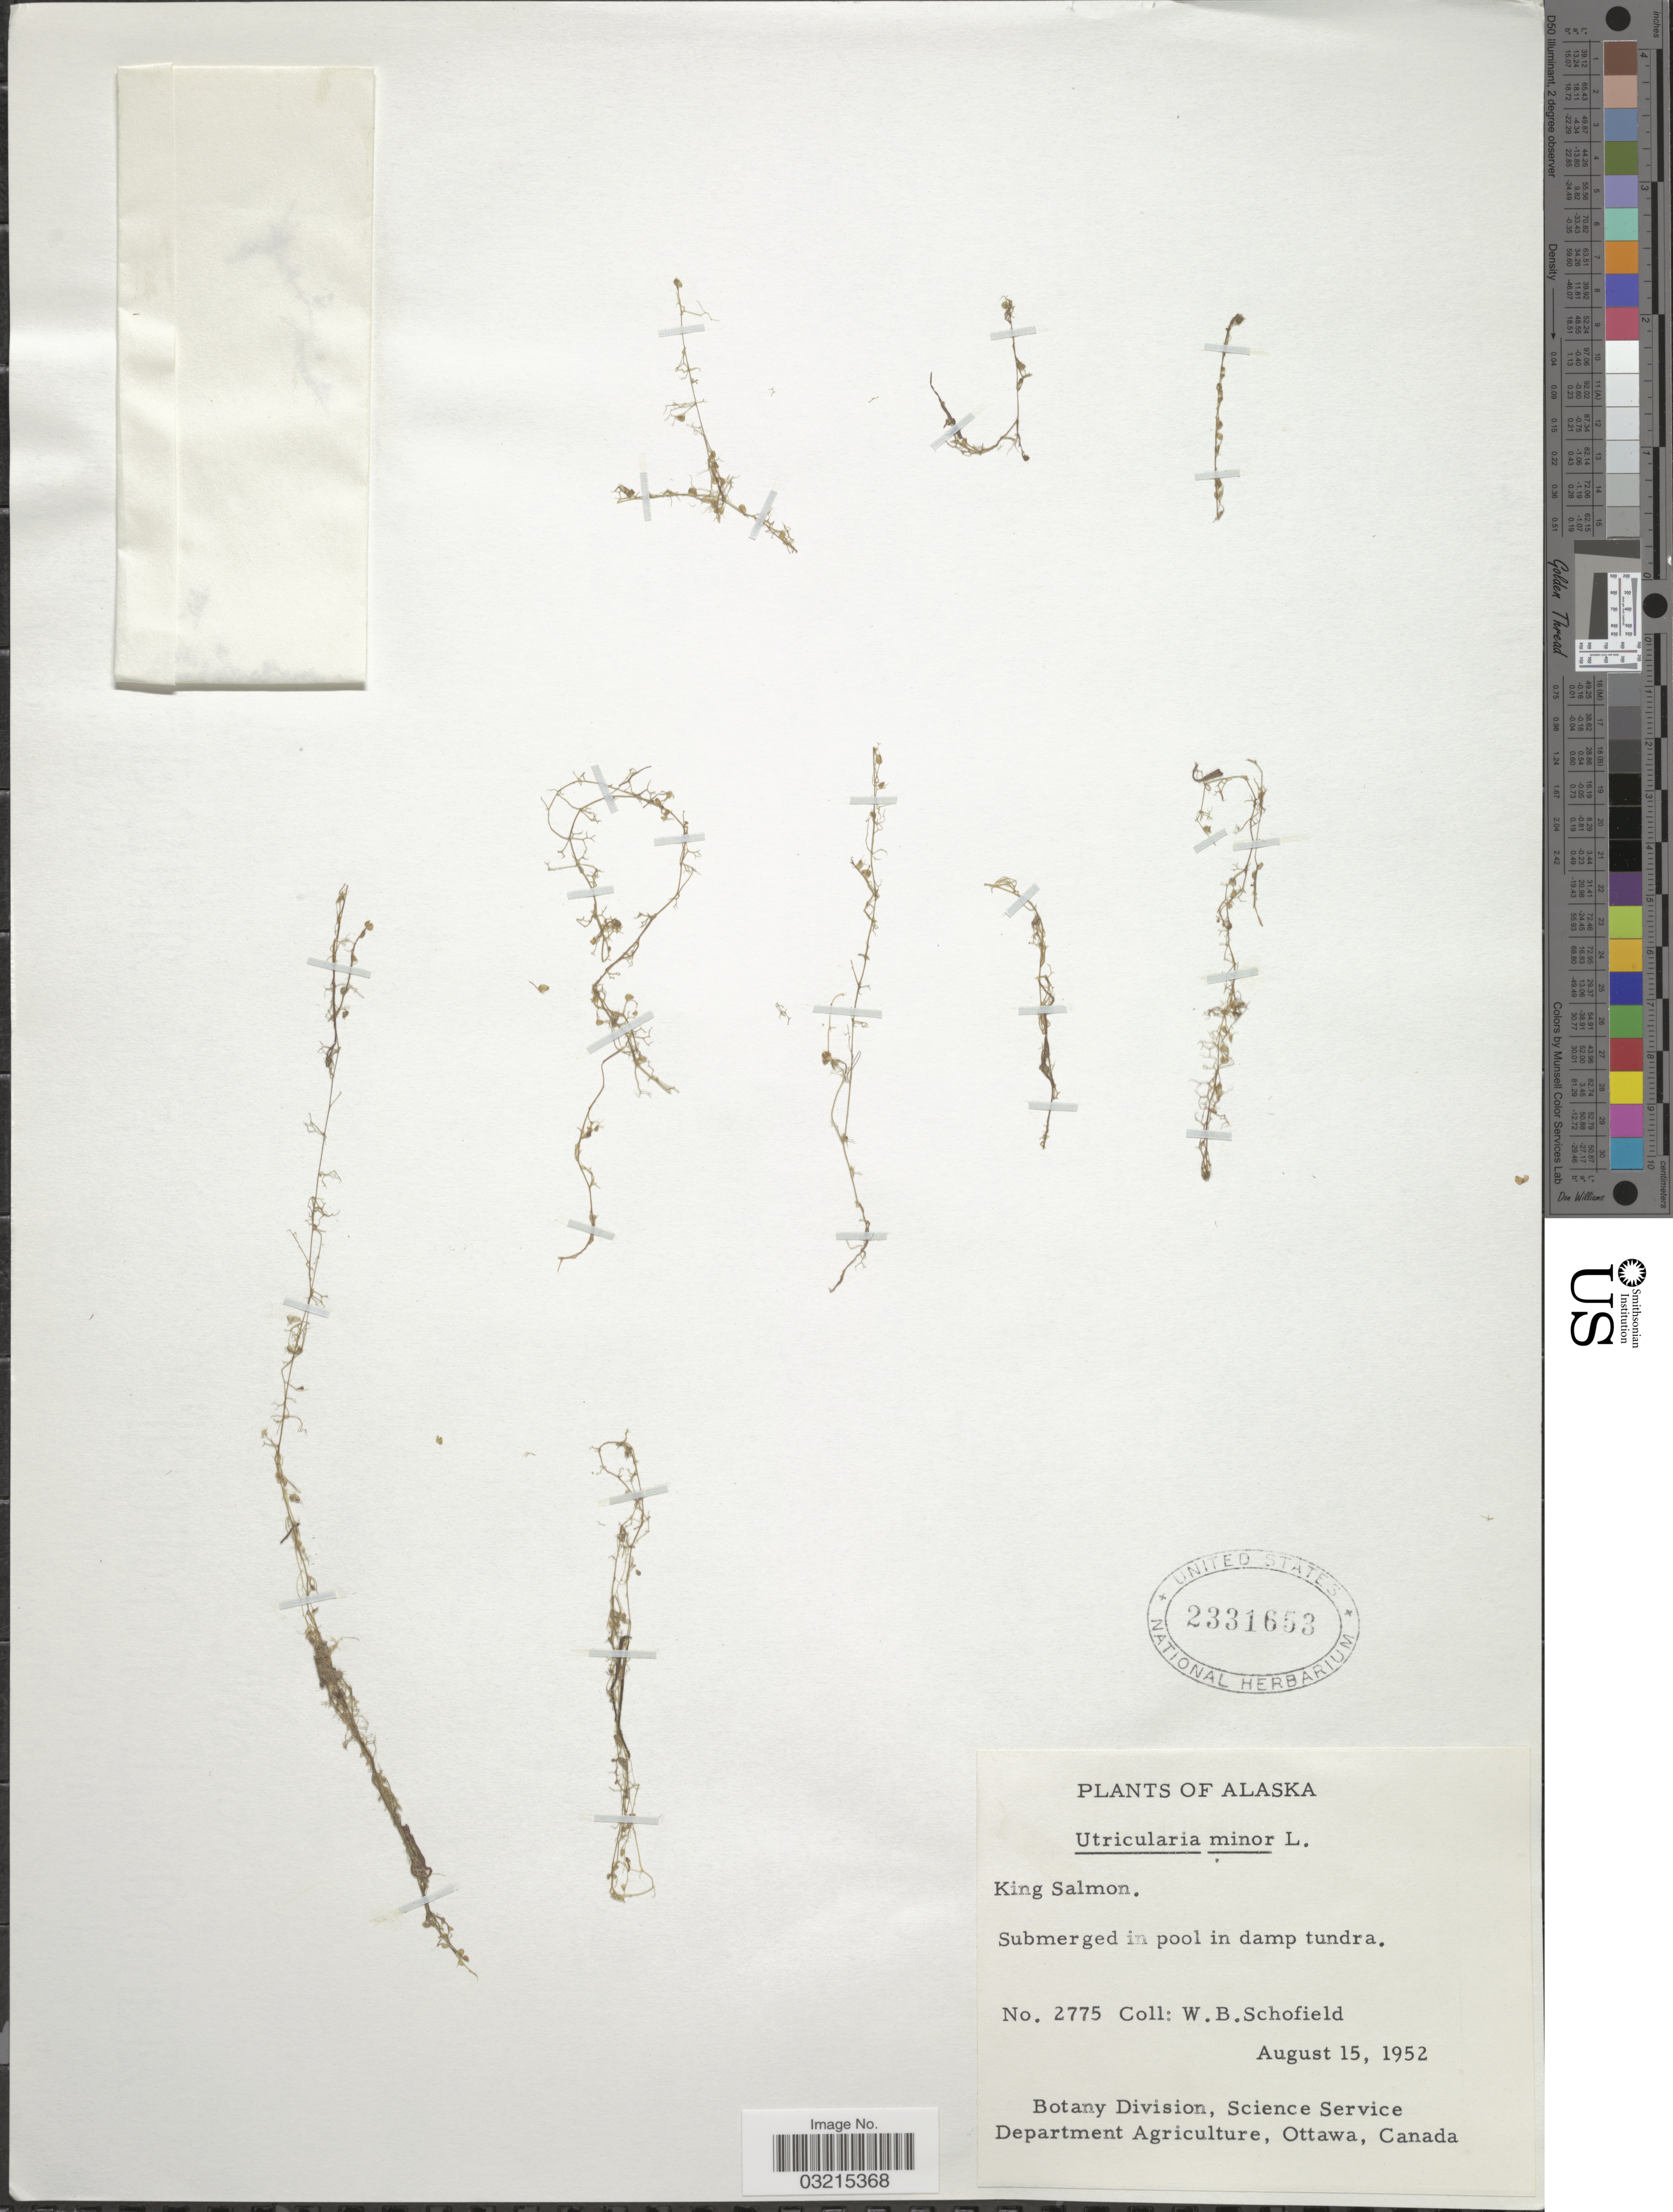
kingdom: Plantae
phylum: Tracheophyta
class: Magnoliopsida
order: Lamiales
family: Lentibulariaceae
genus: Utricularia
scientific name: Utricularia minor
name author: L.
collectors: W. Schofield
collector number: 2775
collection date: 1952-08-15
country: United States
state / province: Alaska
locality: King Salmon.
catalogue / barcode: US 2331653